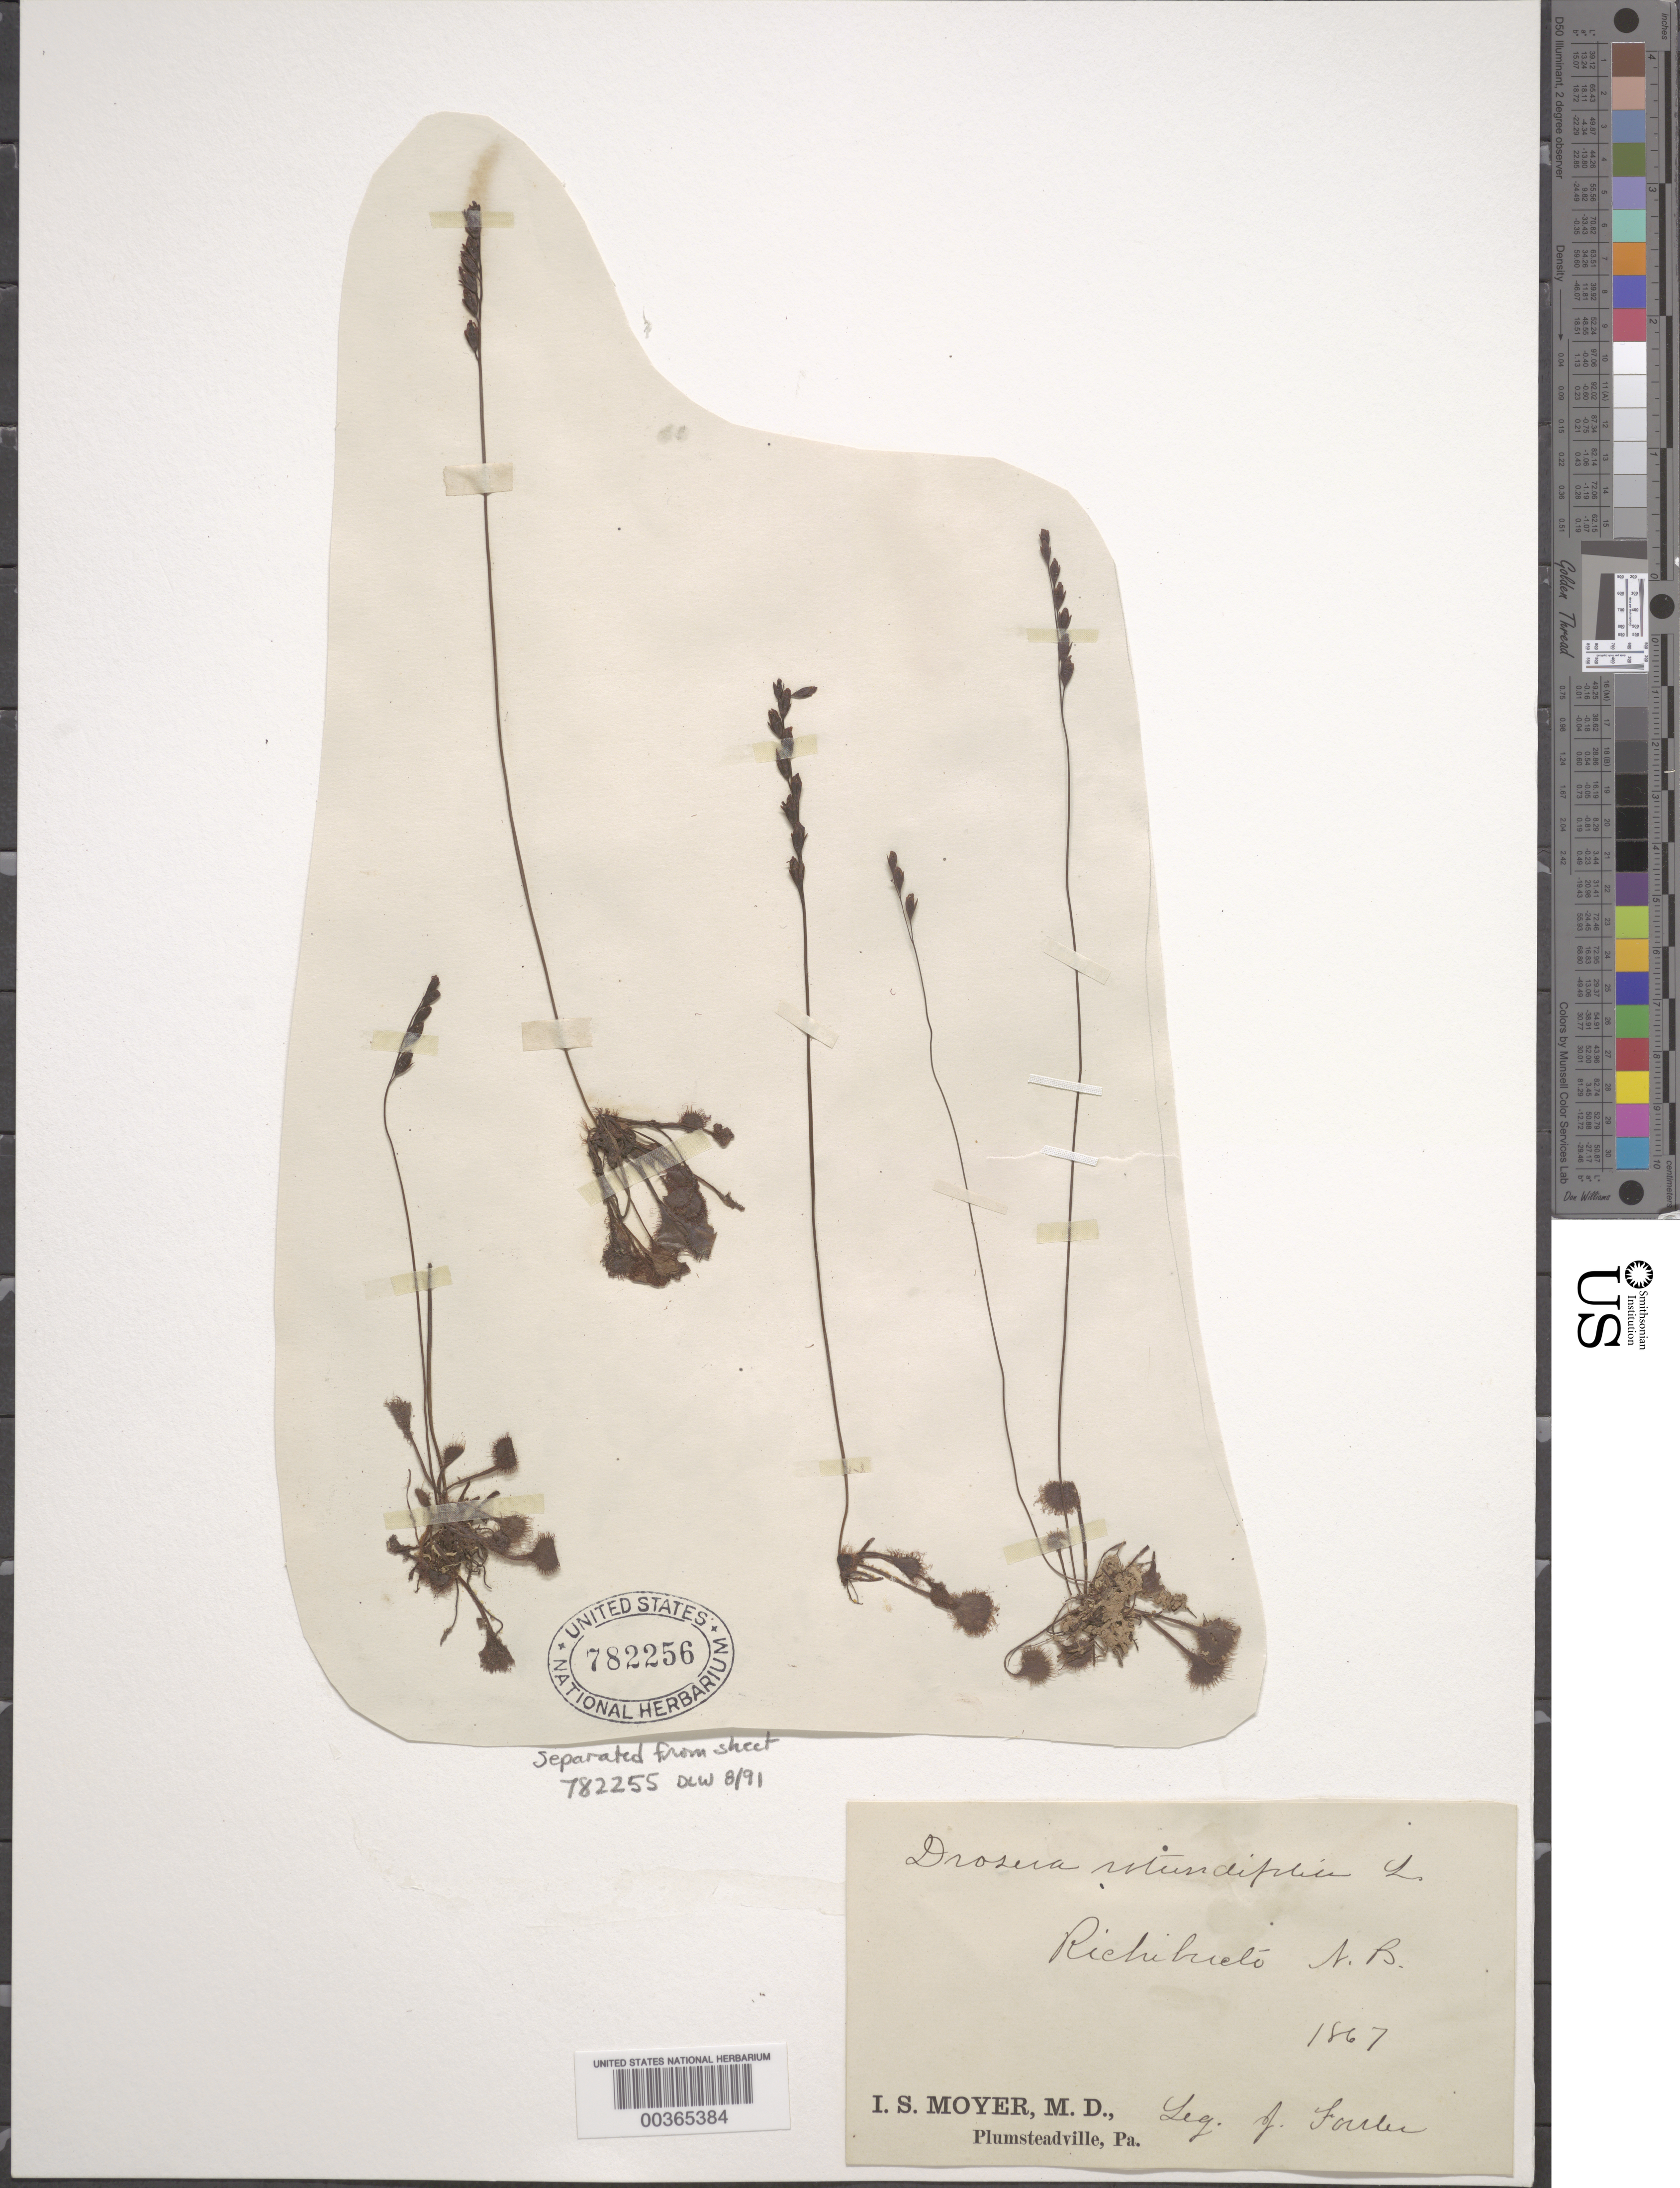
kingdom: Plantae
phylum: Tracheophyta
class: Magnoliopsida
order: Caryophyllales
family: Droseraceae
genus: Drosera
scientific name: Drosera rotundifolia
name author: L.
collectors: J. Forrles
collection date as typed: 1867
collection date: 1867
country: Canada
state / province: New Brunswick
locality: Richibrieto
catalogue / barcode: US 782256